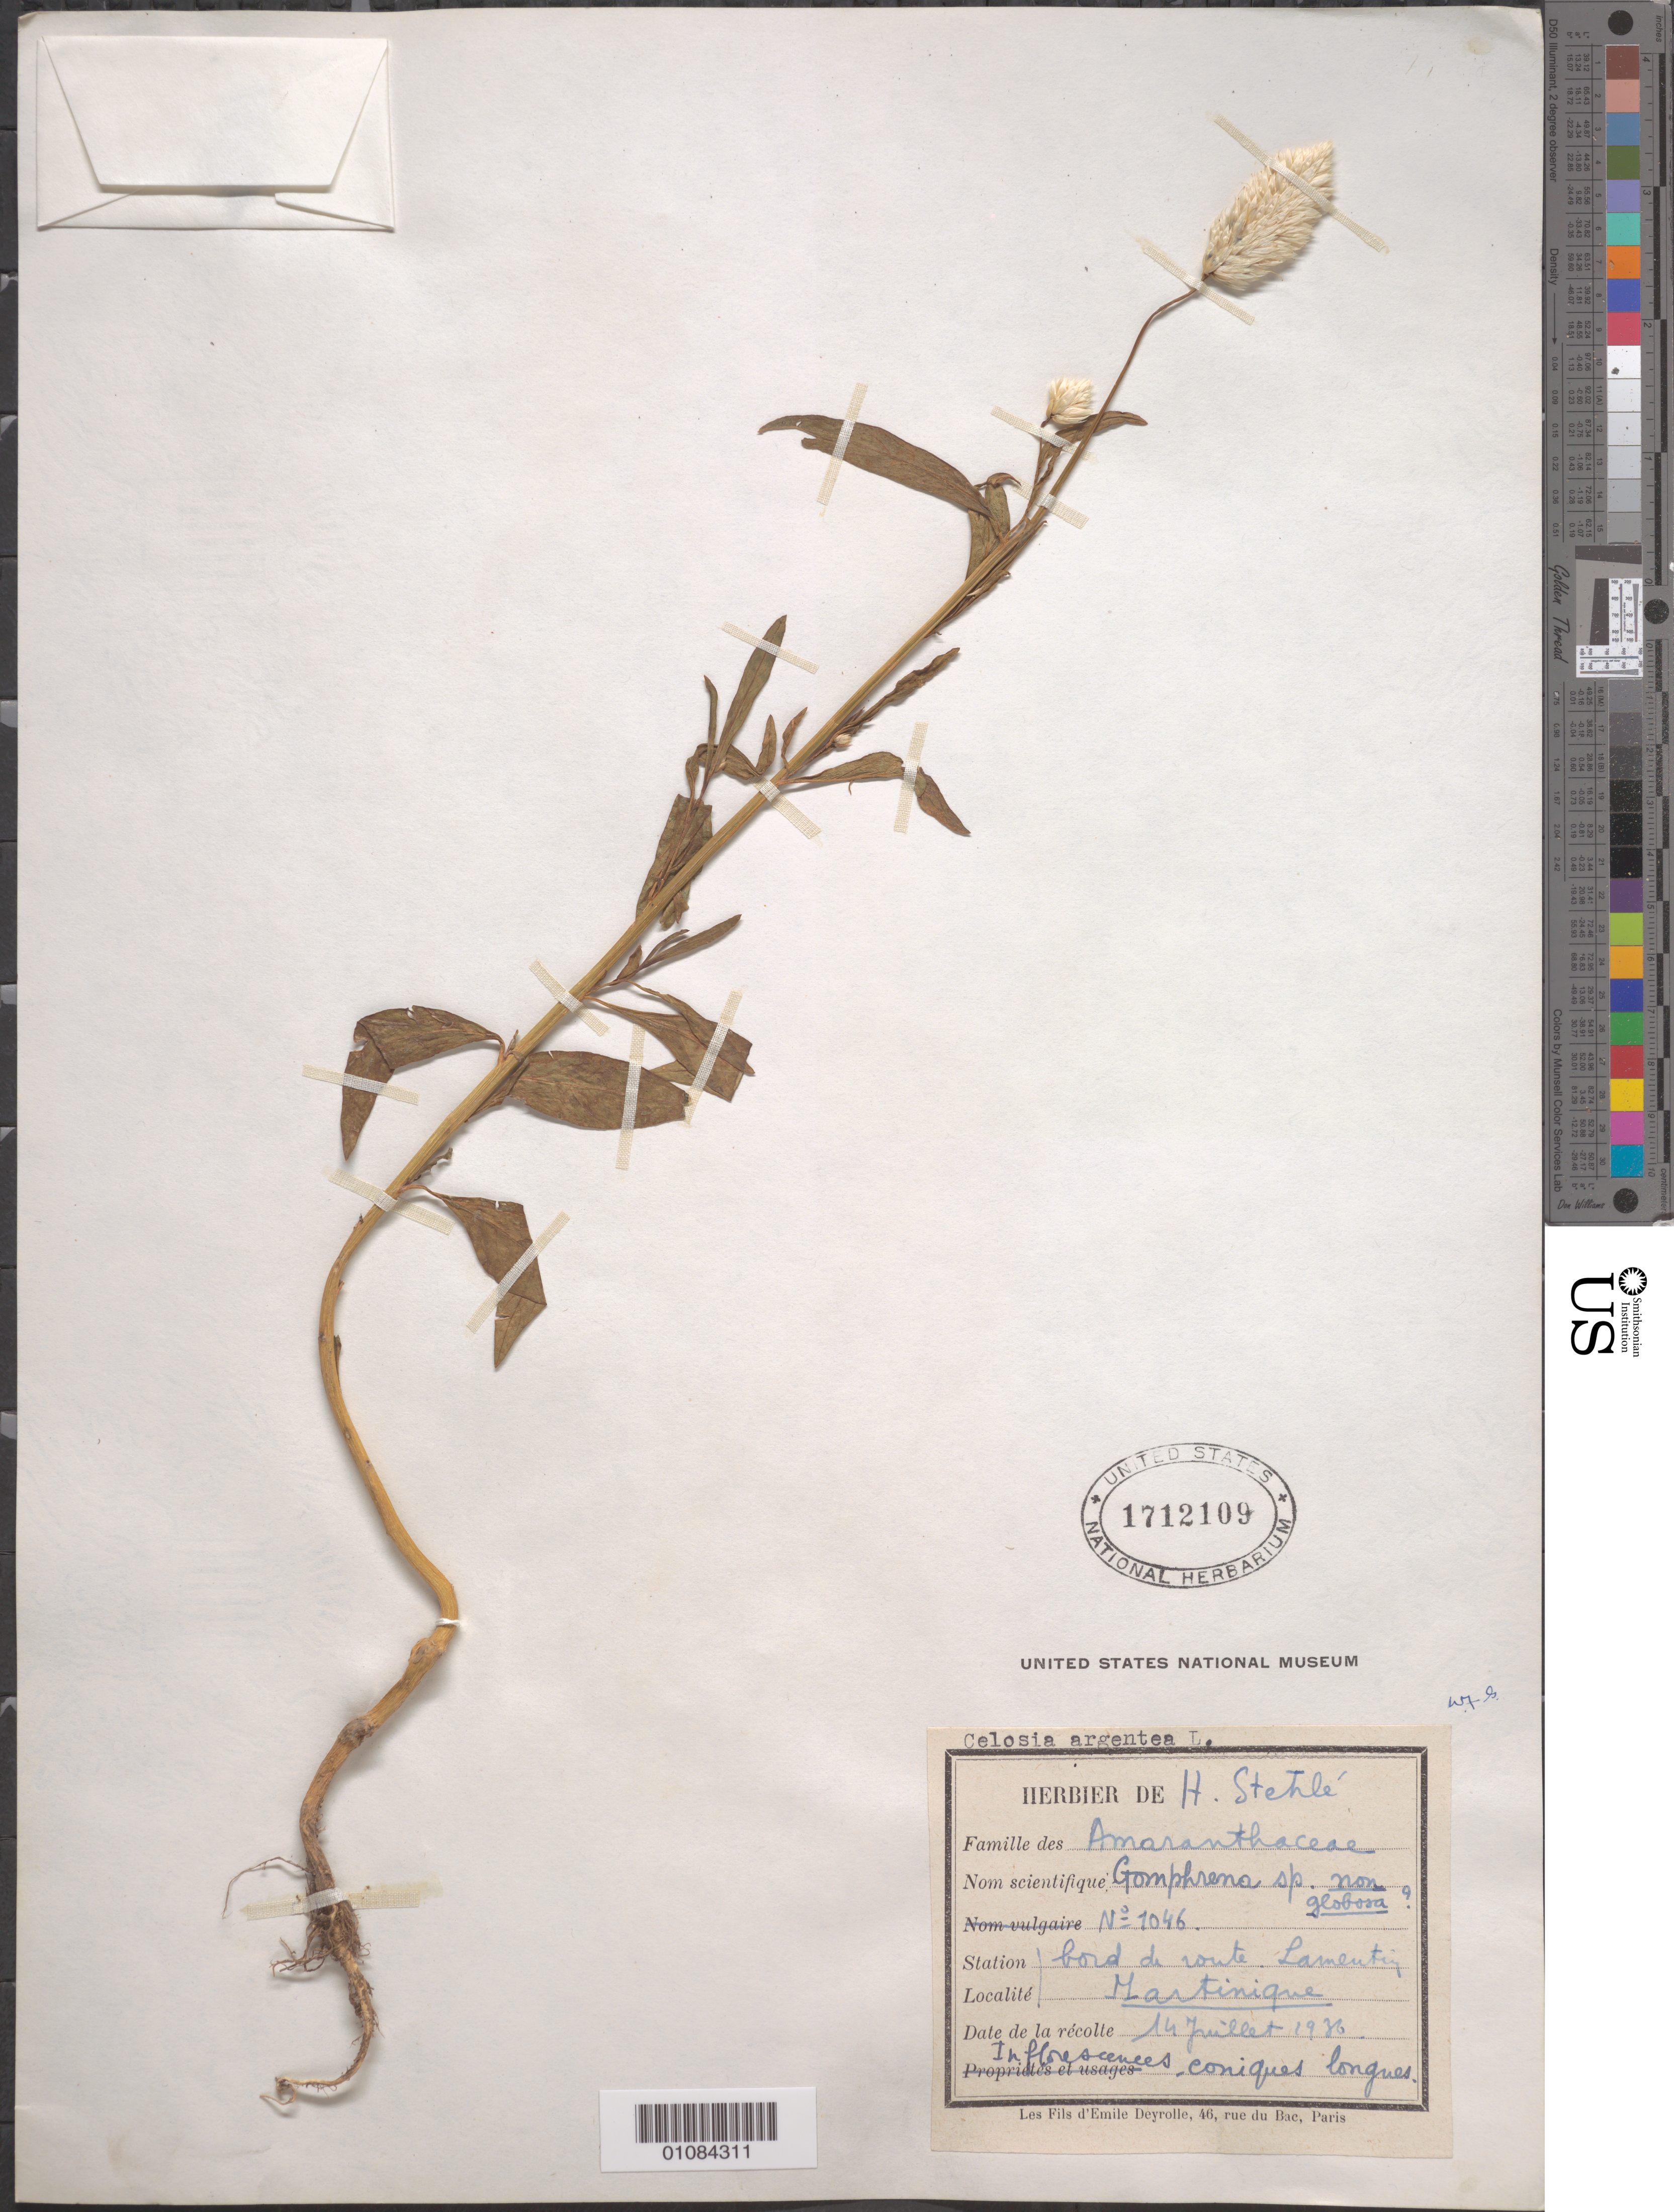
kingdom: Plantae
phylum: Tracheophyta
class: Magnoliopsida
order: Caryophyllales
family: Amaranthaceae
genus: Celosia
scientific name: Celosia argentea var. argentea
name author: L.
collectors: H. Stehlé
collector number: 1046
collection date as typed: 16 Jul 1936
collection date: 1936-07-16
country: Martinique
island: Martinique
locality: Bord du route Lamentin.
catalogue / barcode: US 1712109